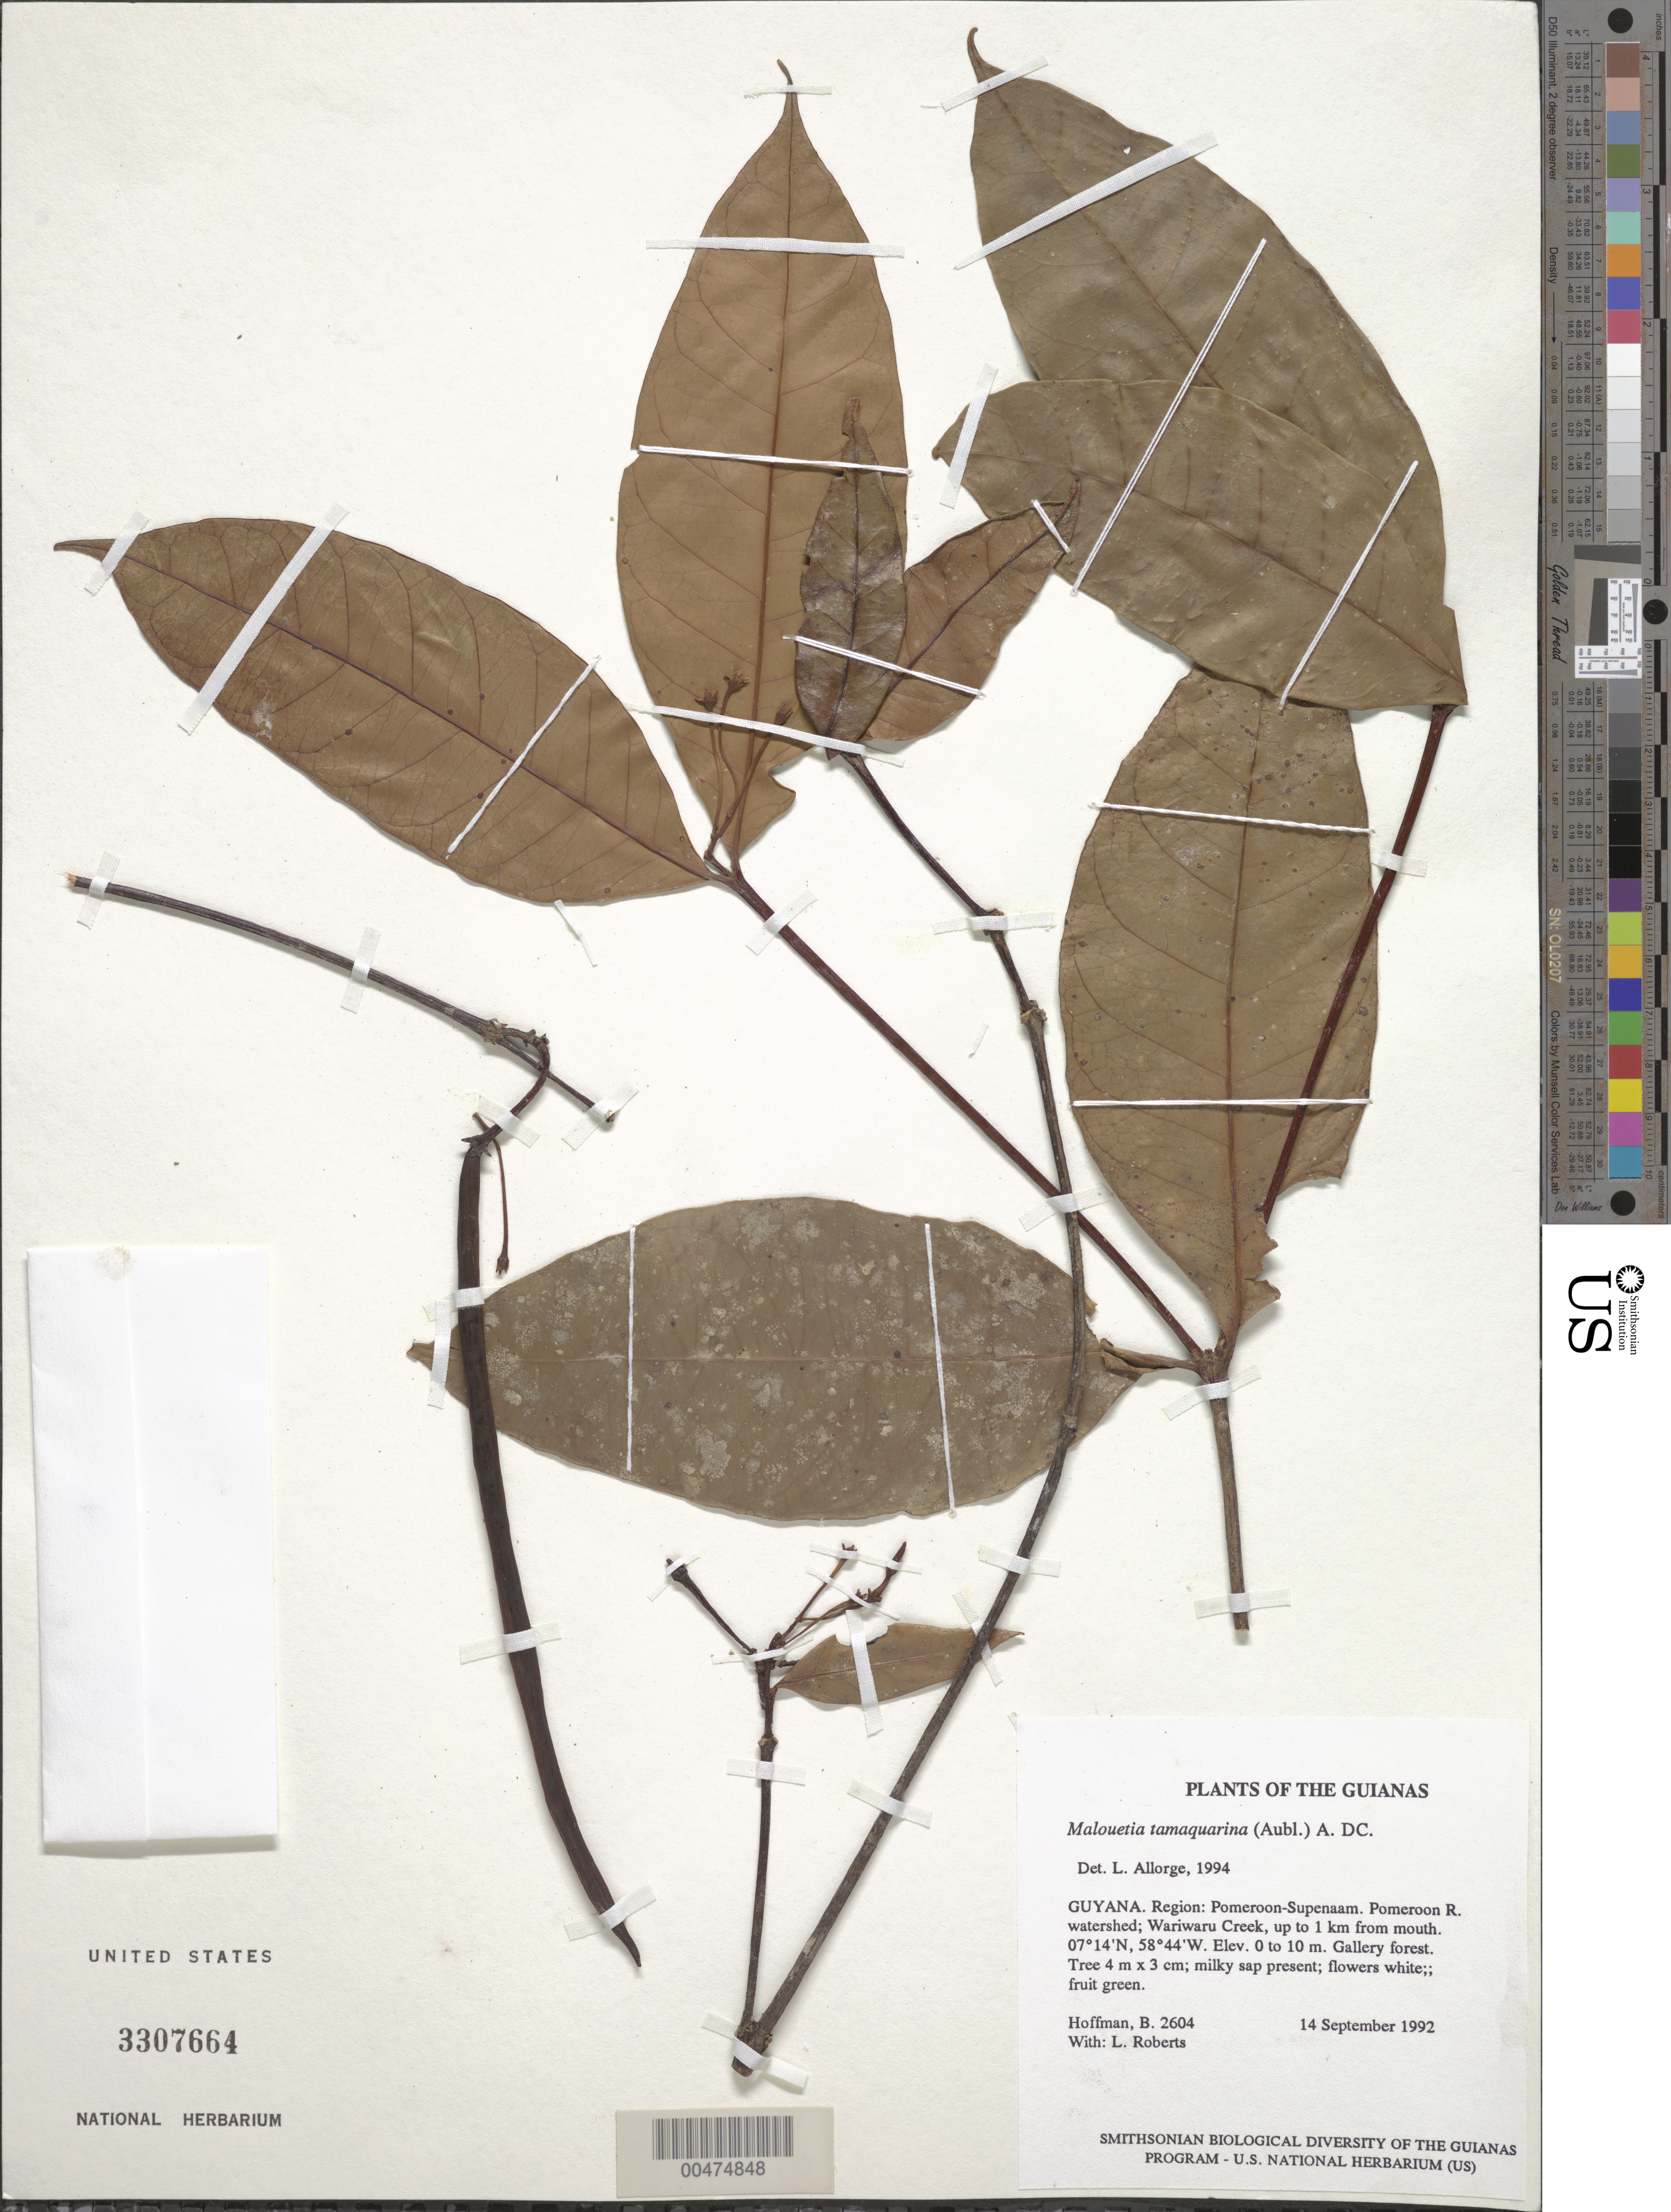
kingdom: Plantae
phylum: Tracheophyta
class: Magnoliopsida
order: Gentianales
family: Apocynaceae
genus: Malouetia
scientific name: Malouetia tamaquarina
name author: (Aubl.) A. DC.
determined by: Allorge, L.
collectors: B. Hoffman & L. Roberts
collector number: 2604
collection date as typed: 14 September 1992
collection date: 1992-09-14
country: Guyana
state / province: Pomeroon-Supenaam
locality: Pomeroon River watershed; Wariwaru Creek, 0-1 km from mouth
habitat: Gallery forest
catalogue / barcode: US 3307664